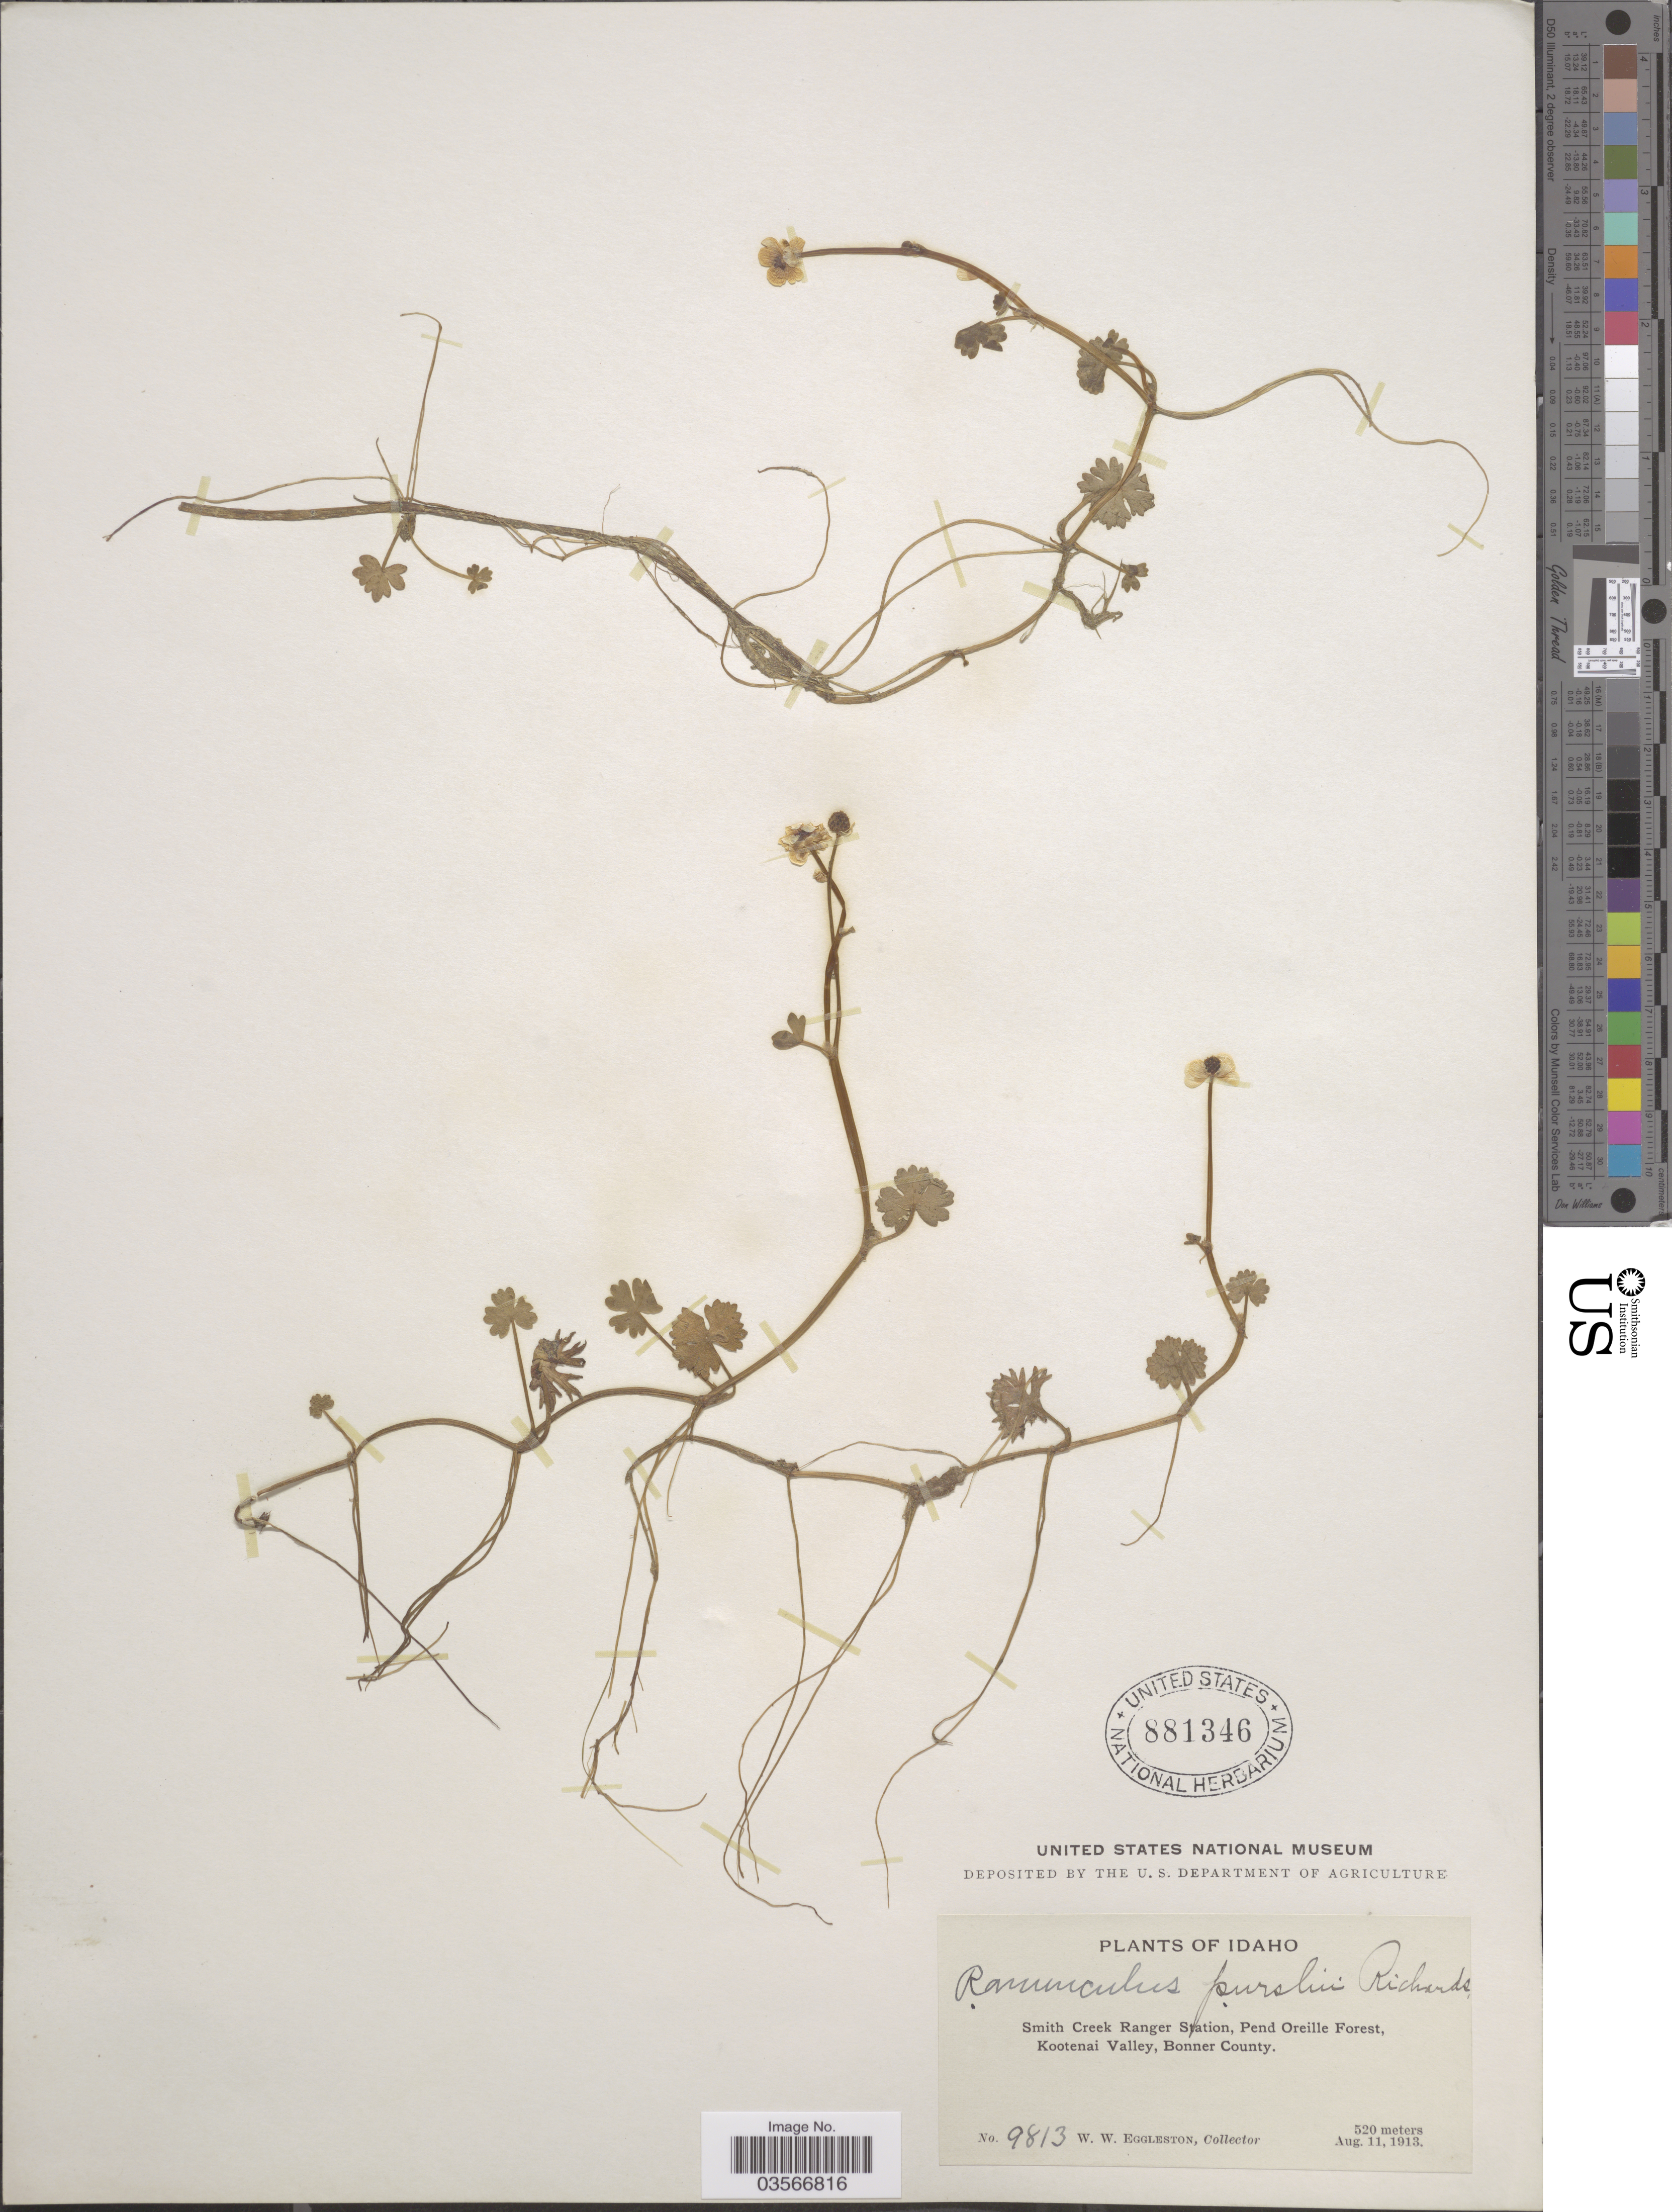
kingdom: Plantae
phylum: Tracheophyta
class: Magnoliopsida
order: Ranunculales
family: Ranunculaceae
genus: Ranunculus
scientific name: Ranunculus gmelinii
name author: DC.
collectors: W. W. Eggleston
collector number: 9813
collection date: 1913-08-11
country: United States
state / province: Idaho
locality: Smith Creek Ranger Station, Pend Oreille Forest, Kootenai Valley, Bonner County.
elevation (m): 520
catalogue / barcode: US 881346